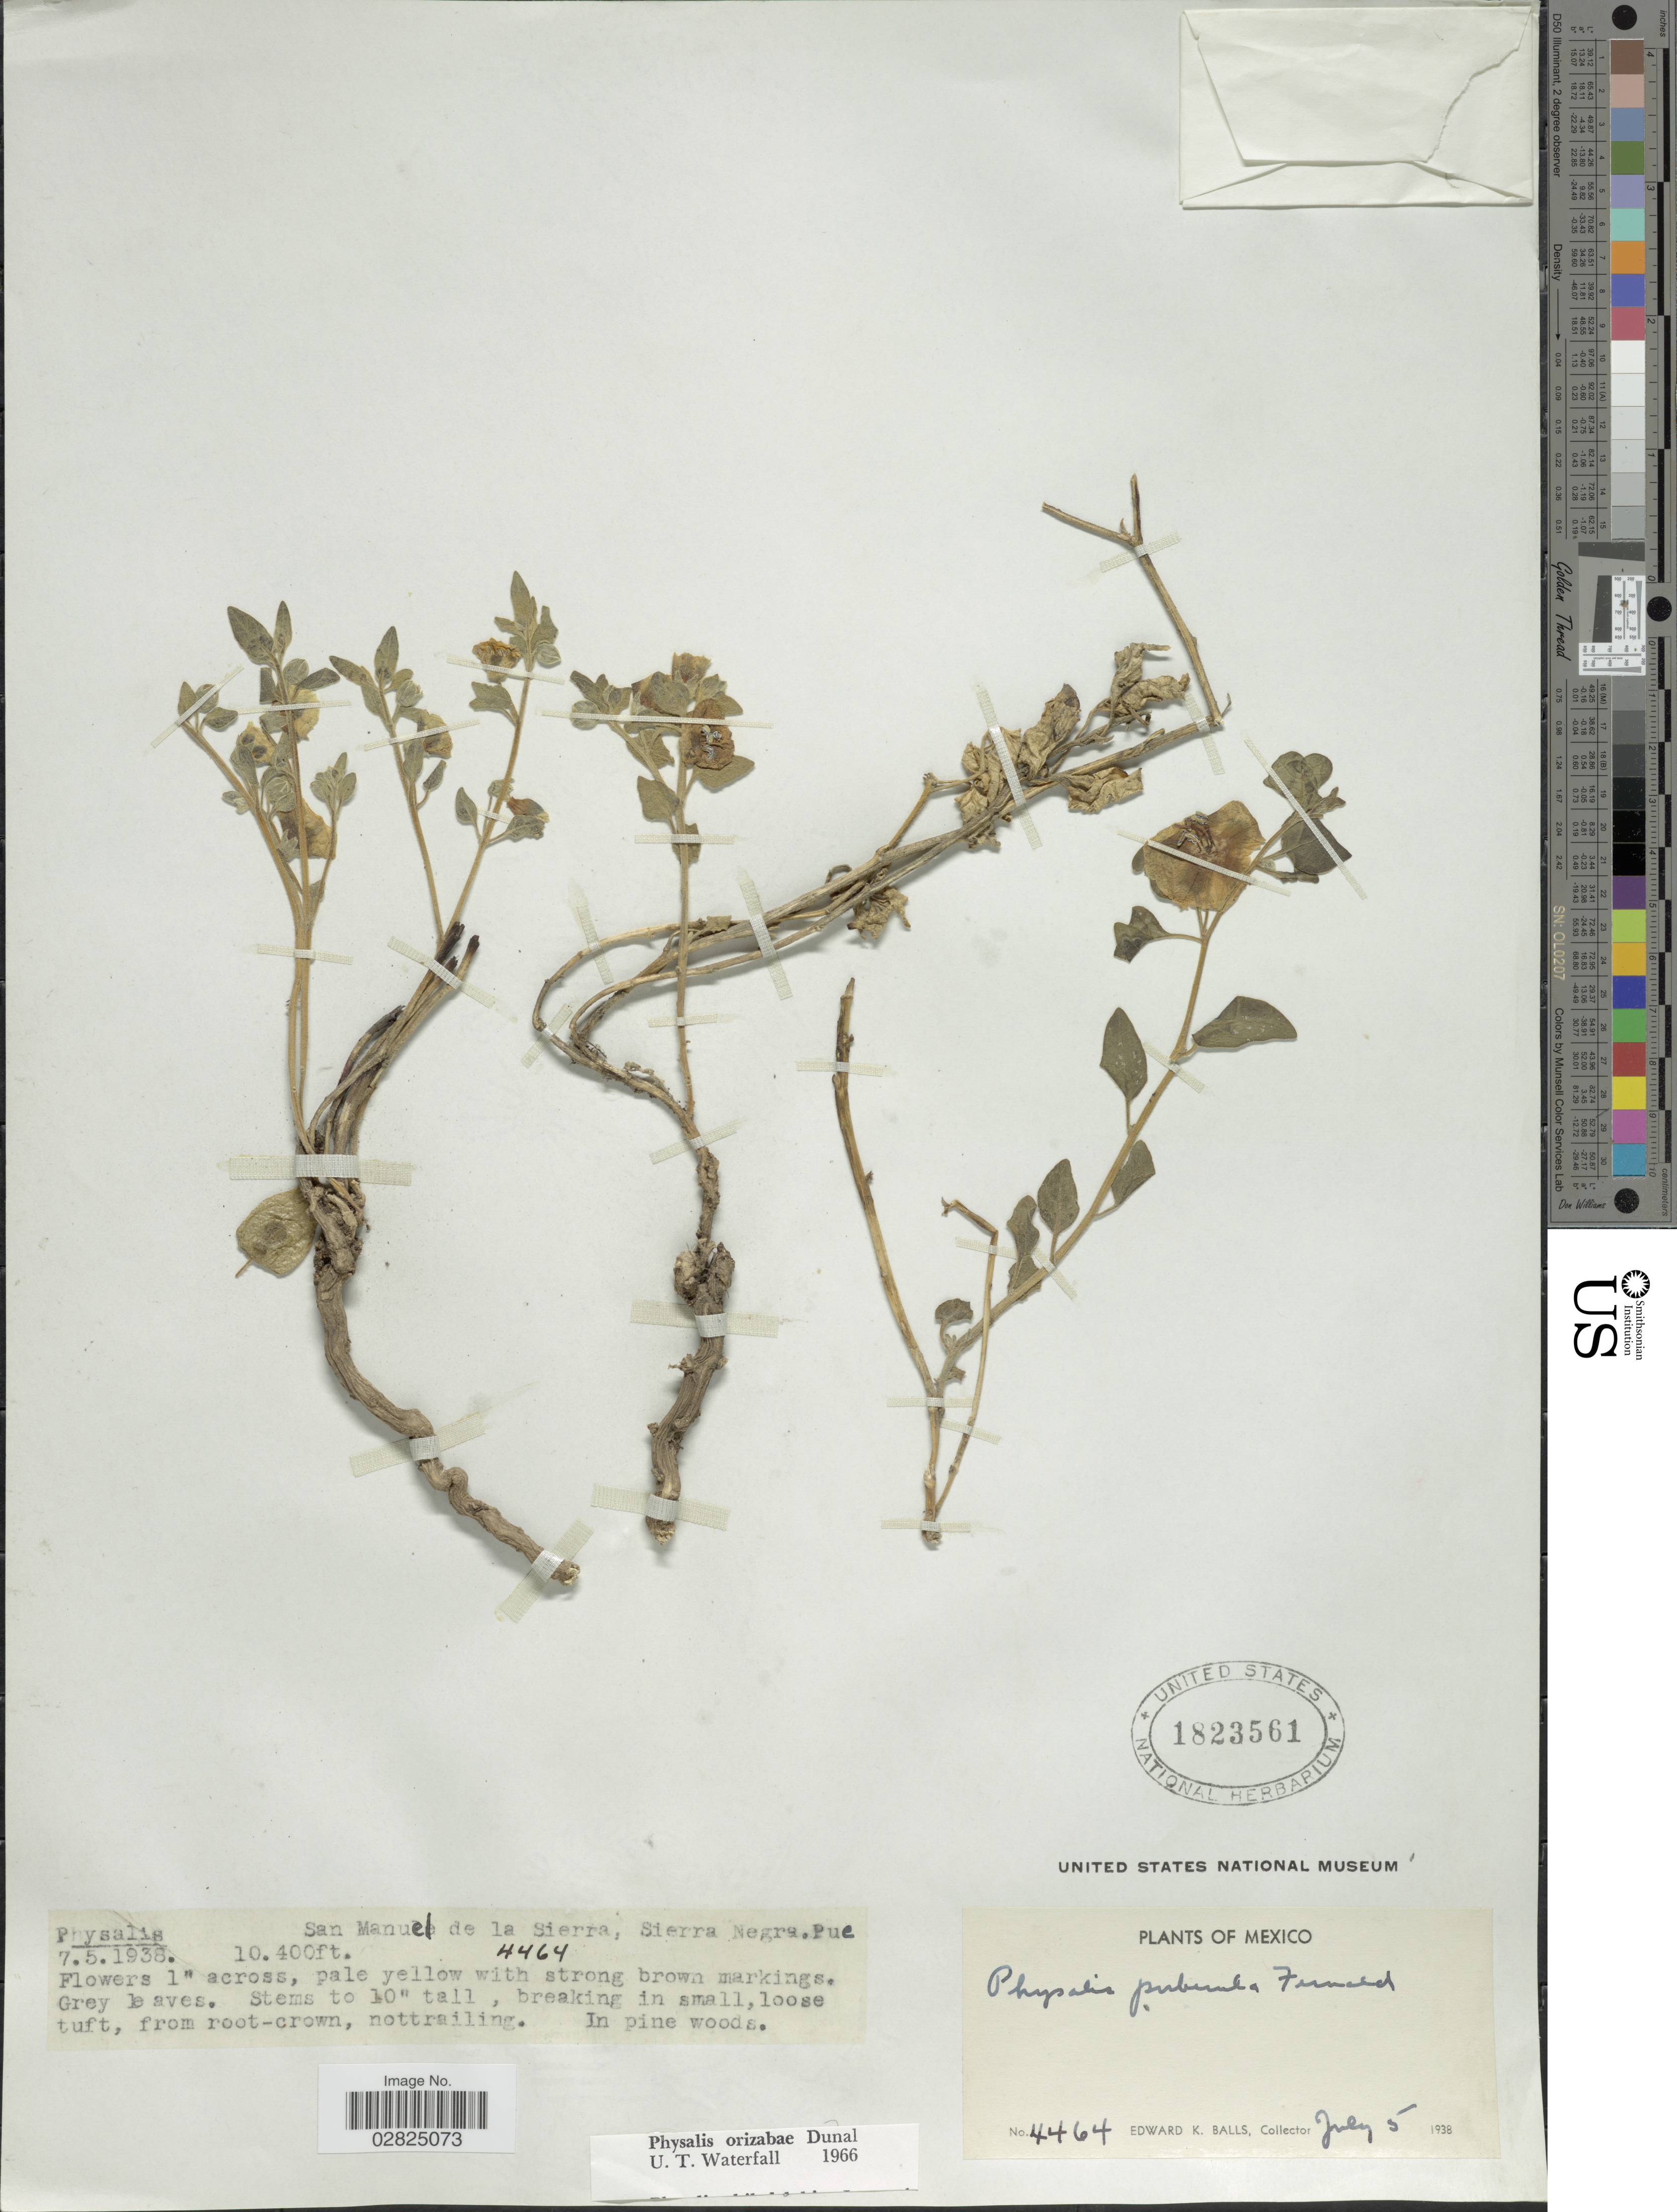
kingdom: Plantae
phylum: Tracheophyta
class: Magnoliopsida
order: Solanales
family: Solanaceae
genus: Physalis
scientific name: Physalis orizabae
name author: Dunal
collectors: E. K. Balls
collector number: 4464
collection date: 1938-05-07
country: Mexico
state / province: Puebla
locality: San Manuel de la Sierra, Sierra Negra.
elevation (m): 3170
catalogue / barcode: US 1823561